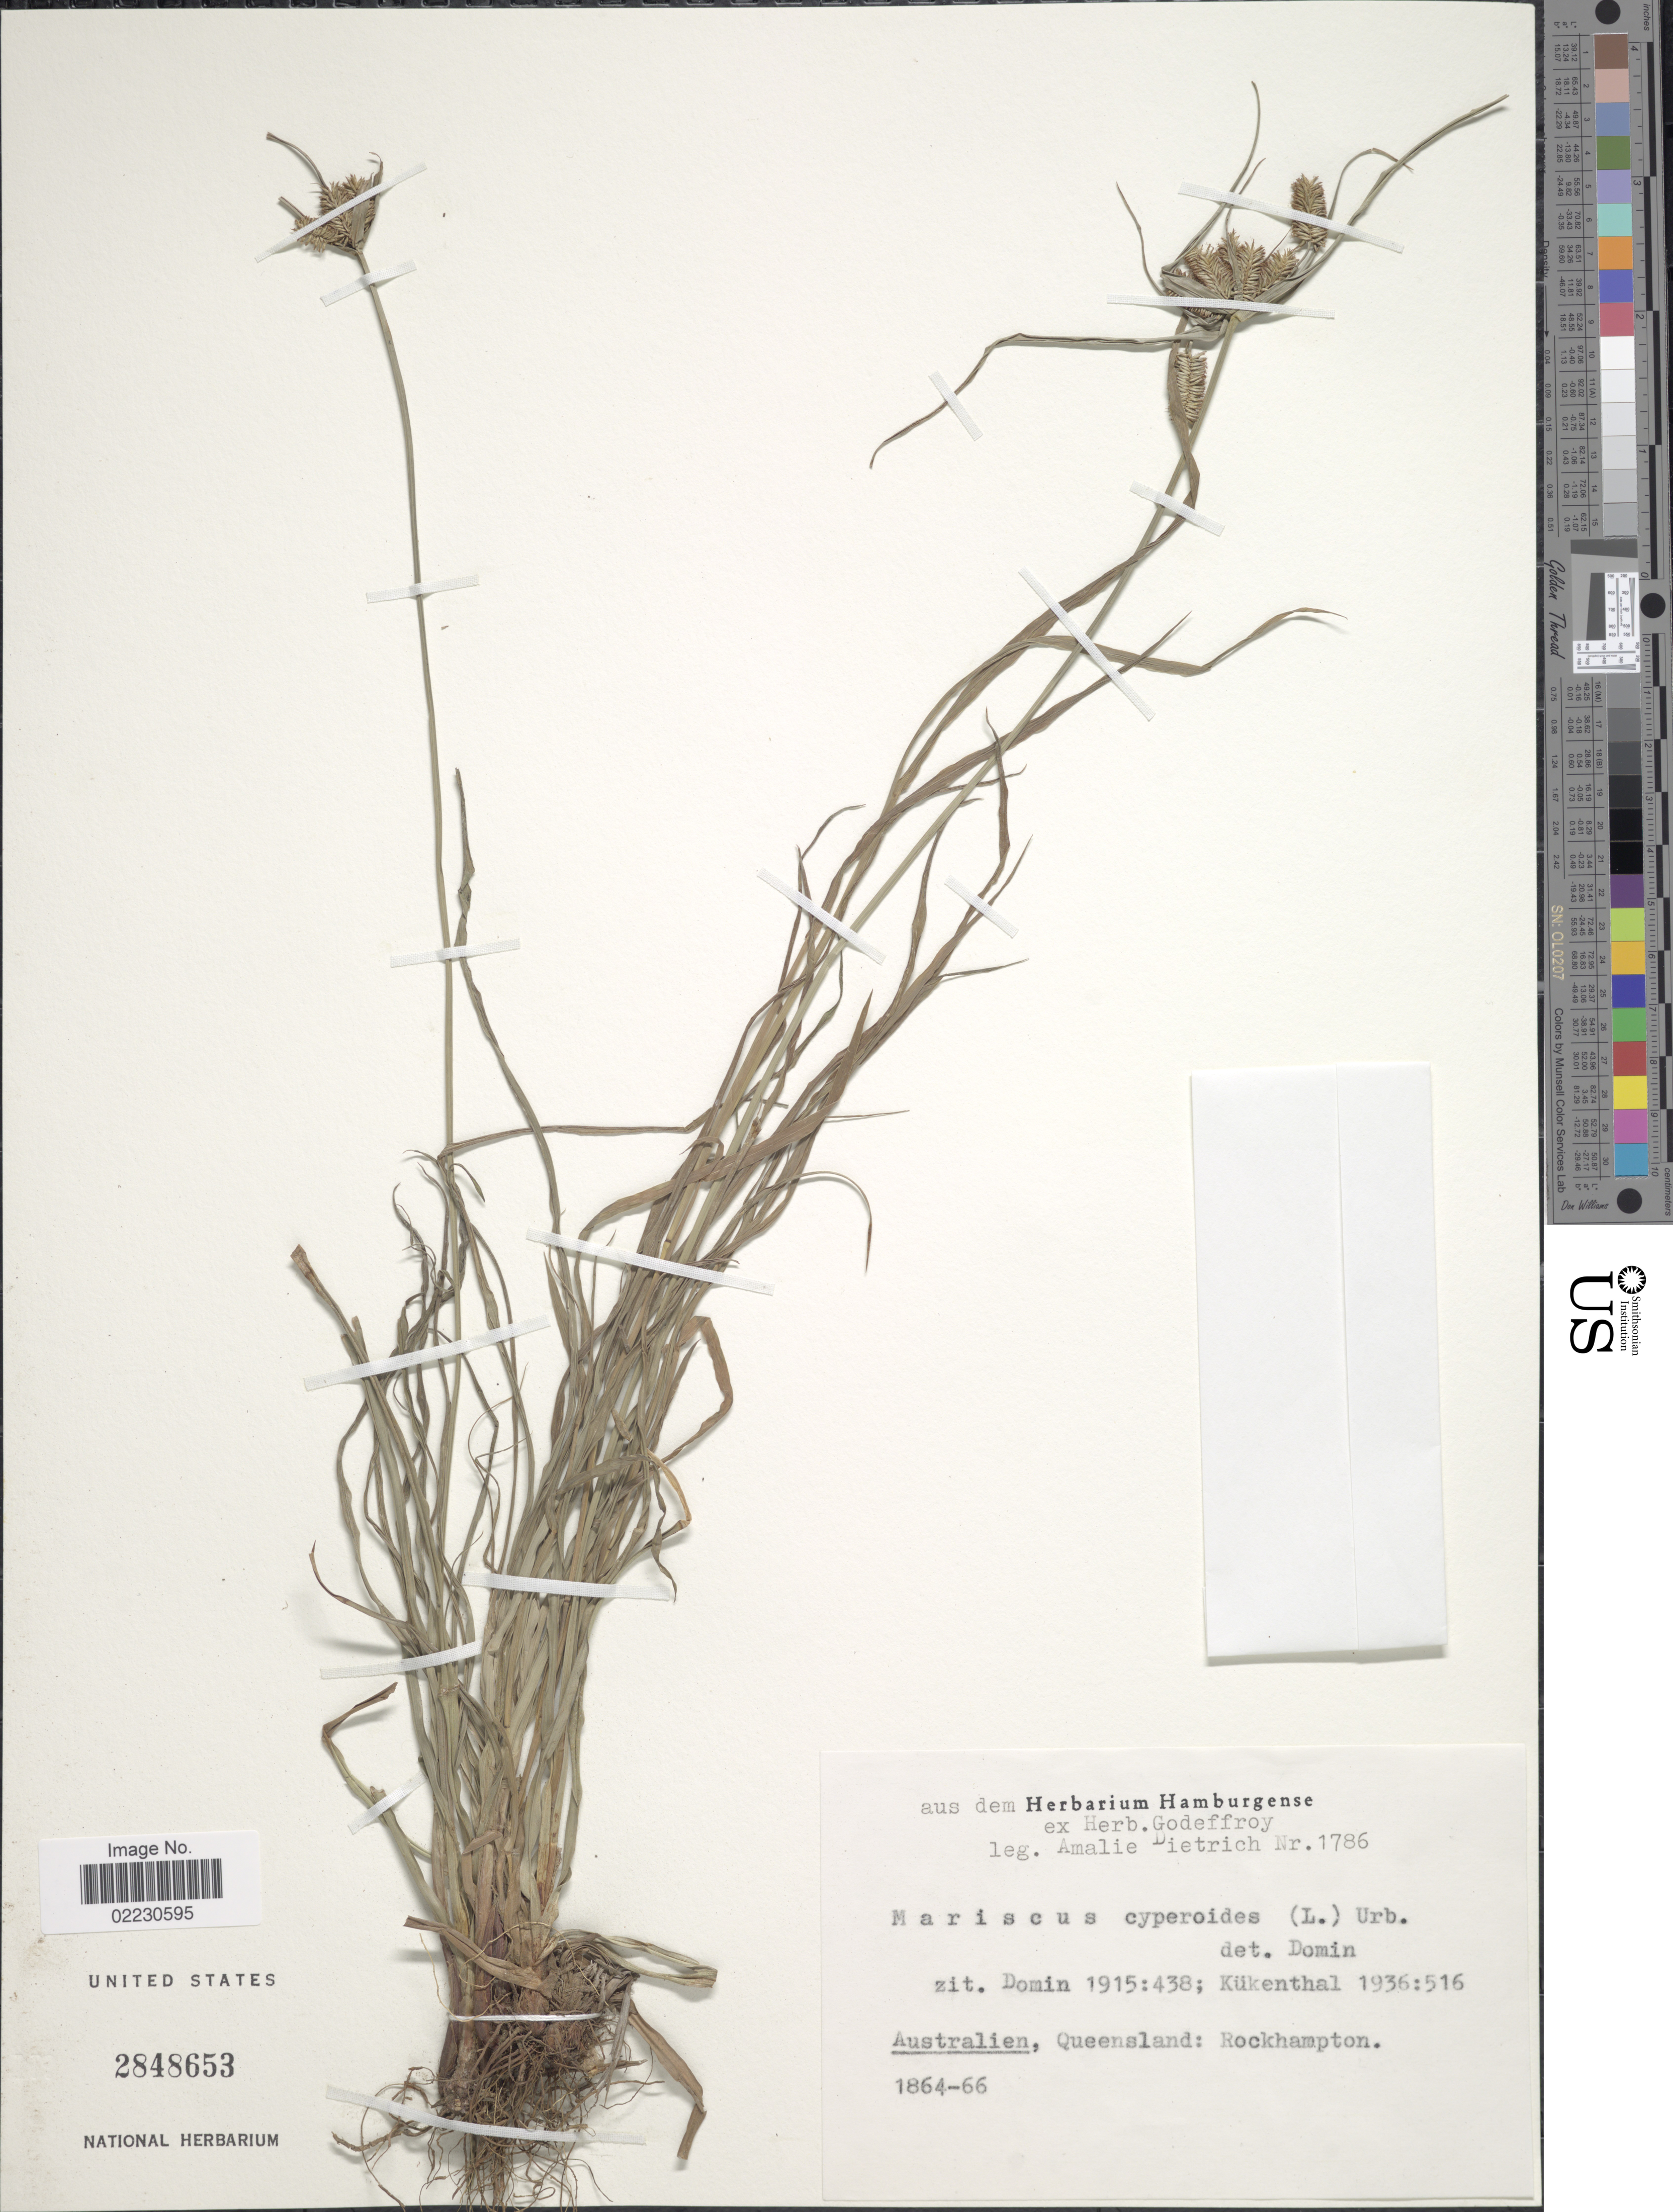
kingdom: Plantae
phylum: Tracheophyta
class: Liliopsida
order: Poales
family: Cyperaceae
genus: Cyperus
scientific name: Cyperus cyperoides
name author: (L.) Kuntze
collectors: A. Dietrich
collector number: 1786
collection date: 1864/1866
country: Australia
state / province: Queensland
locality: Australien, Queensland: Rockhampton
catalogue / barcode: US 2848653